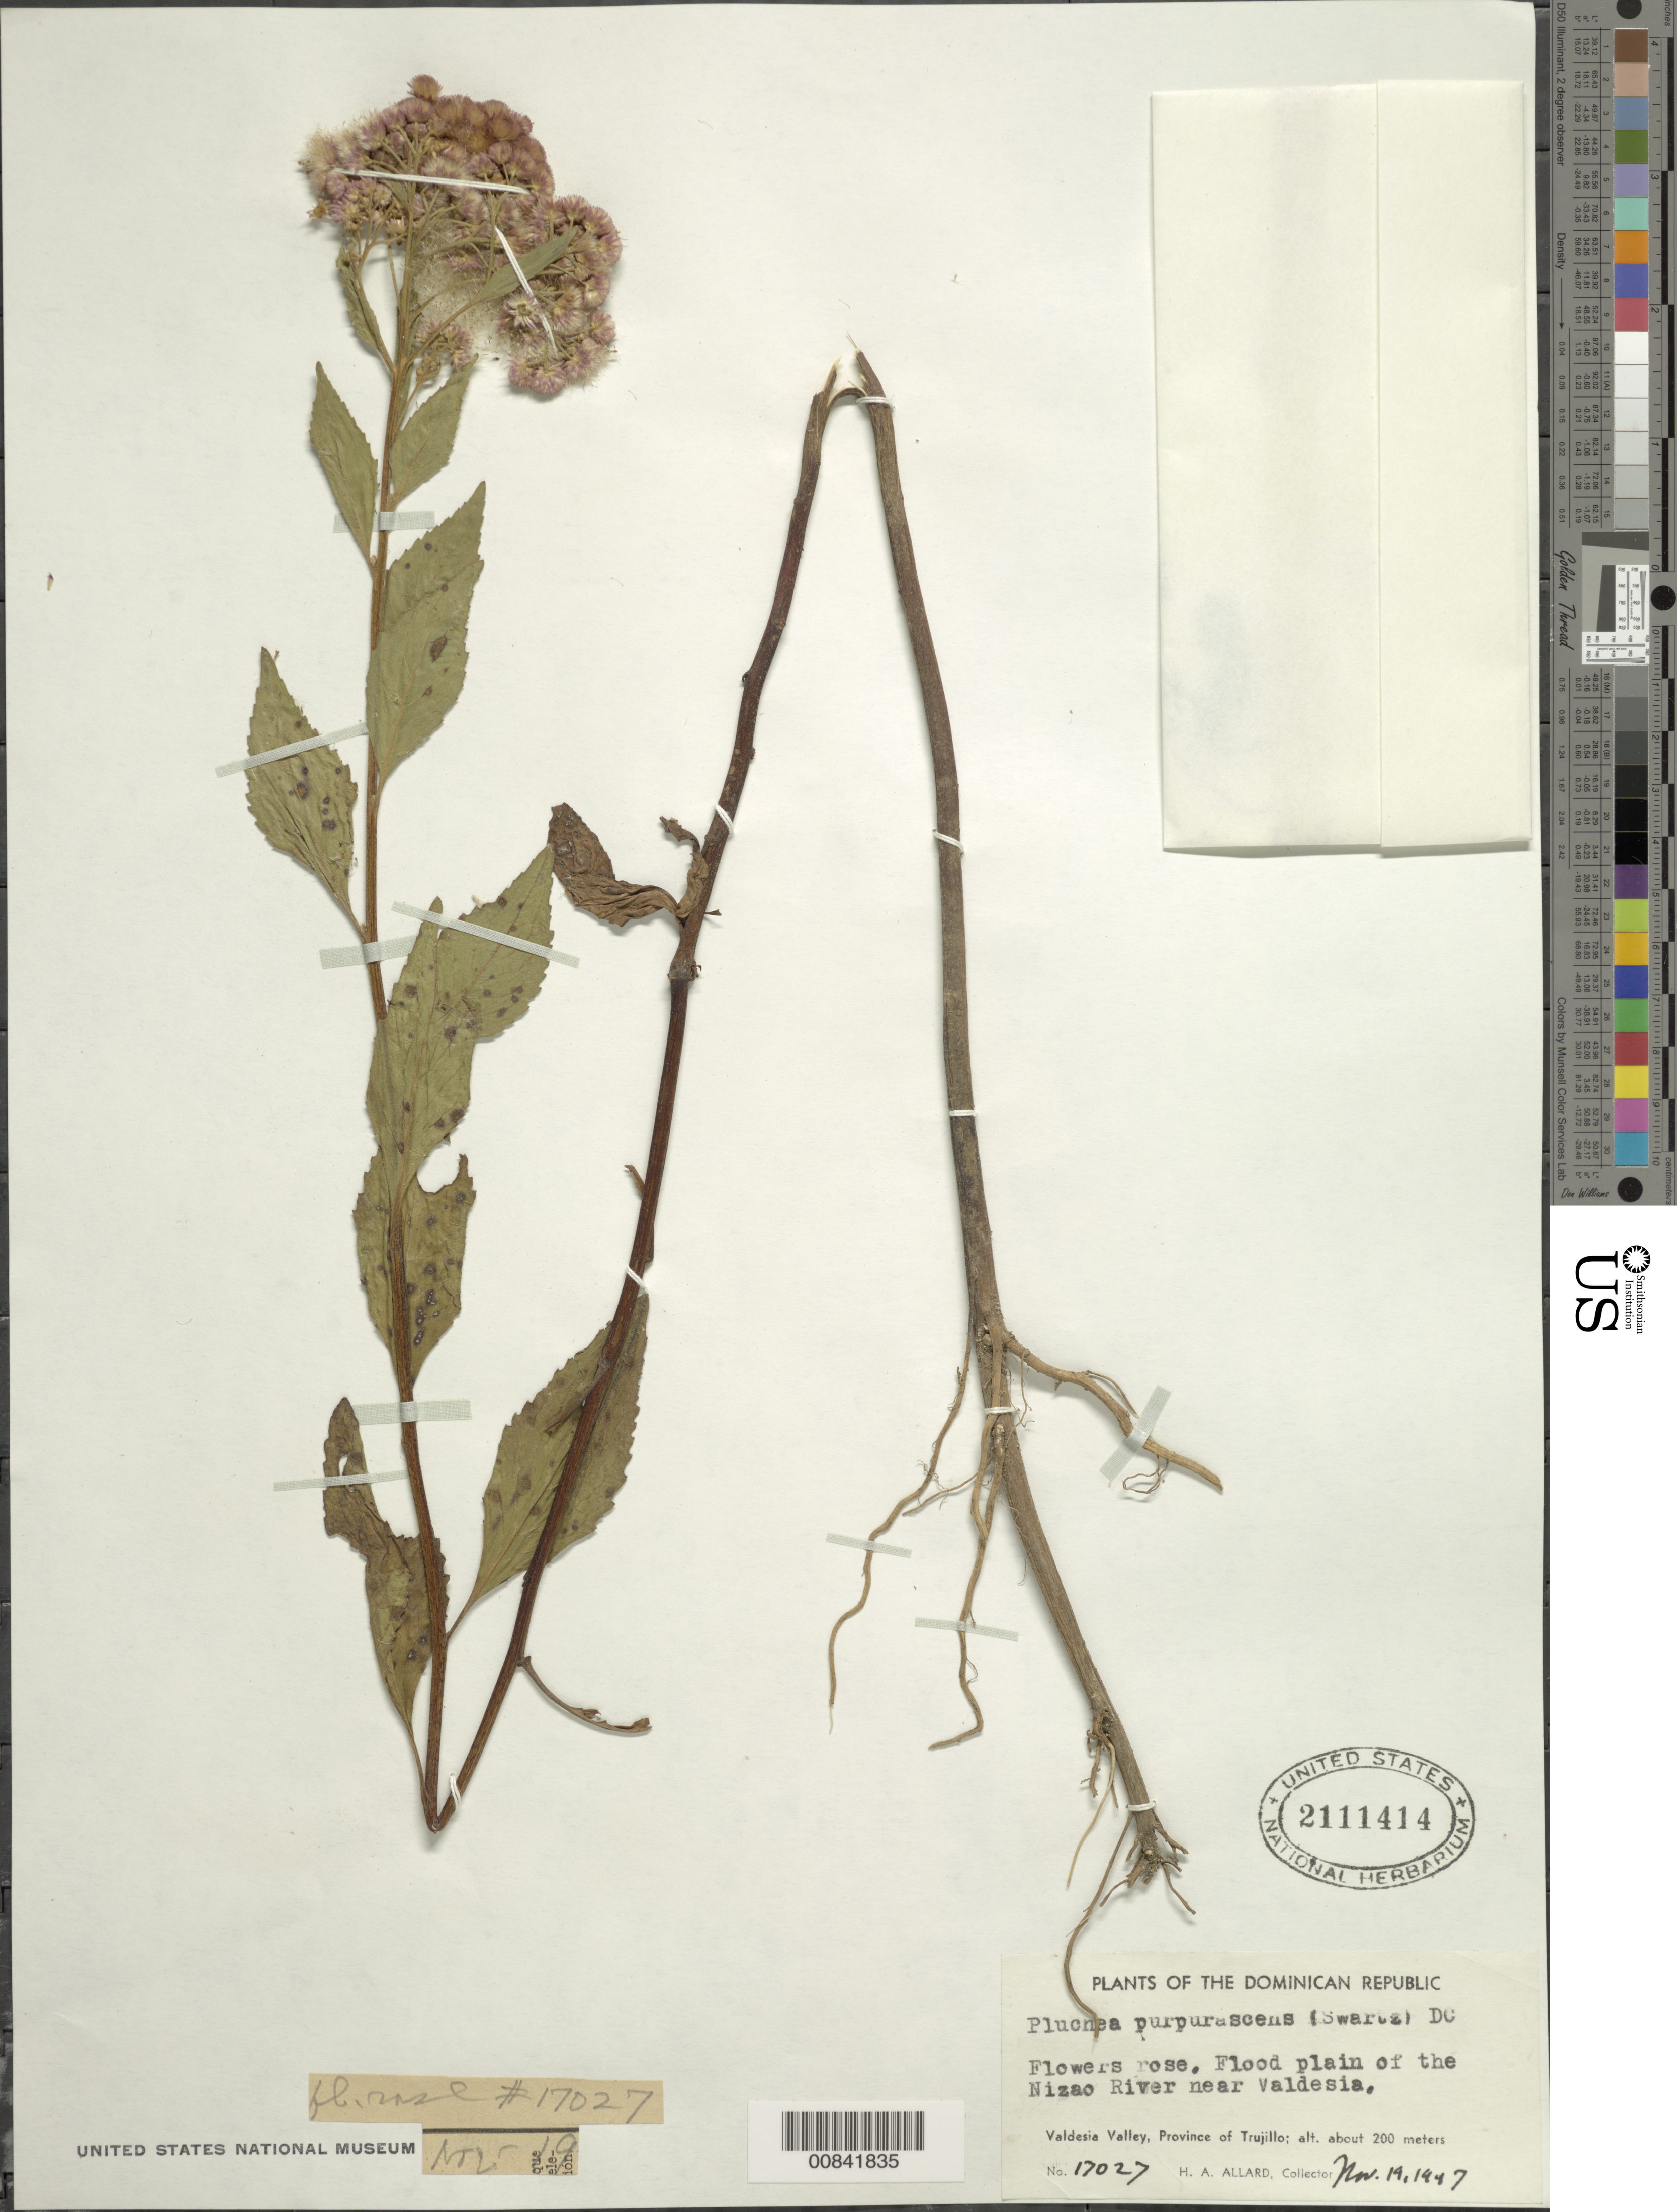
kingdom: Plantae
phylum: Tracheophyta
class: Magnoliopsida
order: Asterales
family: Asteraceae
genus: Pluchea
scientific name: Pluchea odorata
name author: (L.) Cass.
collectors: H. A. Allard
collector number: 17027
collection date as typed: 19 Nov 1947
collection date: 1947-11-19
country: Dominican Republic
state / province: San Cristobal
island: Hispaniola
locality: Valdesia Valley, Nizao River near Valdesia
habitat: Flood plain of river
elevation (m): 200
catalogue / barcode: US 2111414